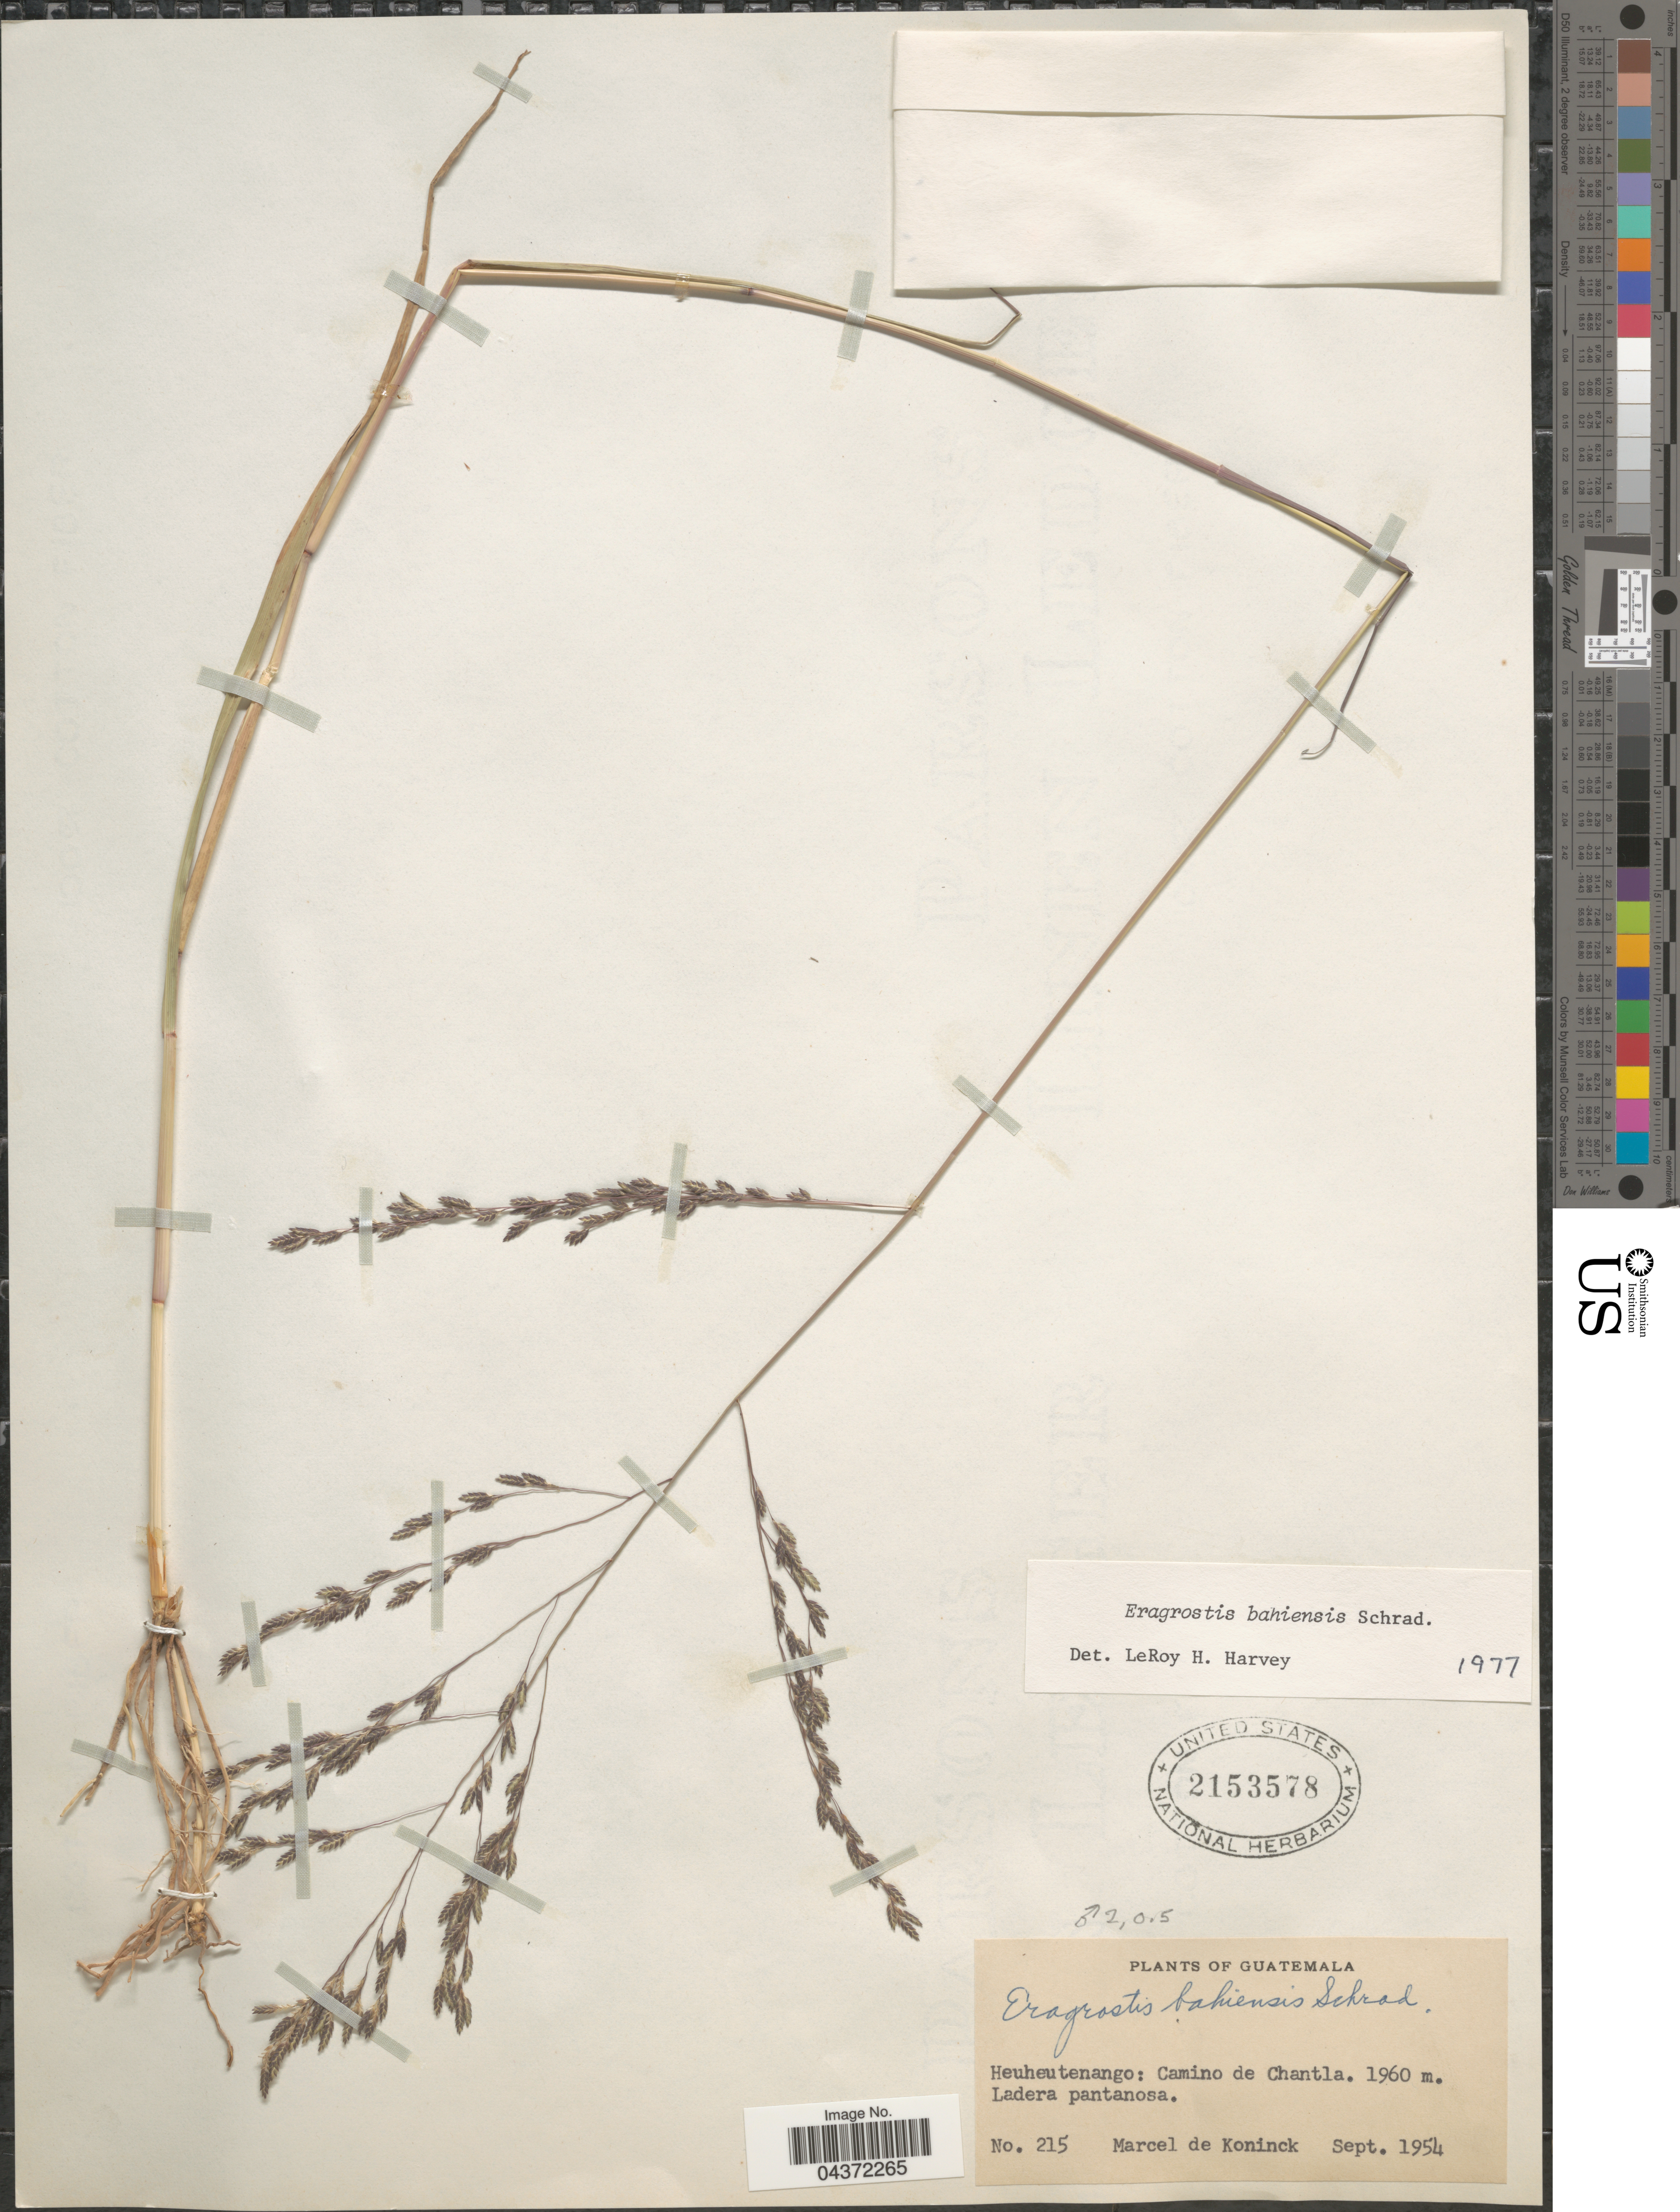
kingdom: Plantae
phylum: Tracheophyta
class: Liliopsida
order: Poales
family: Poaceae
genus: Eragrostis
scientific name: Eragrostis bahiensis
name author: Schrad. ex Schult.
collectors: M. de Konick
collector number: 215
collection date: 1954-09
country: Guatemala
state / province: Huehuetenango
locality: Camino de Chantla.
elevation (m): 1960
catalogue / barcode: US 2153578